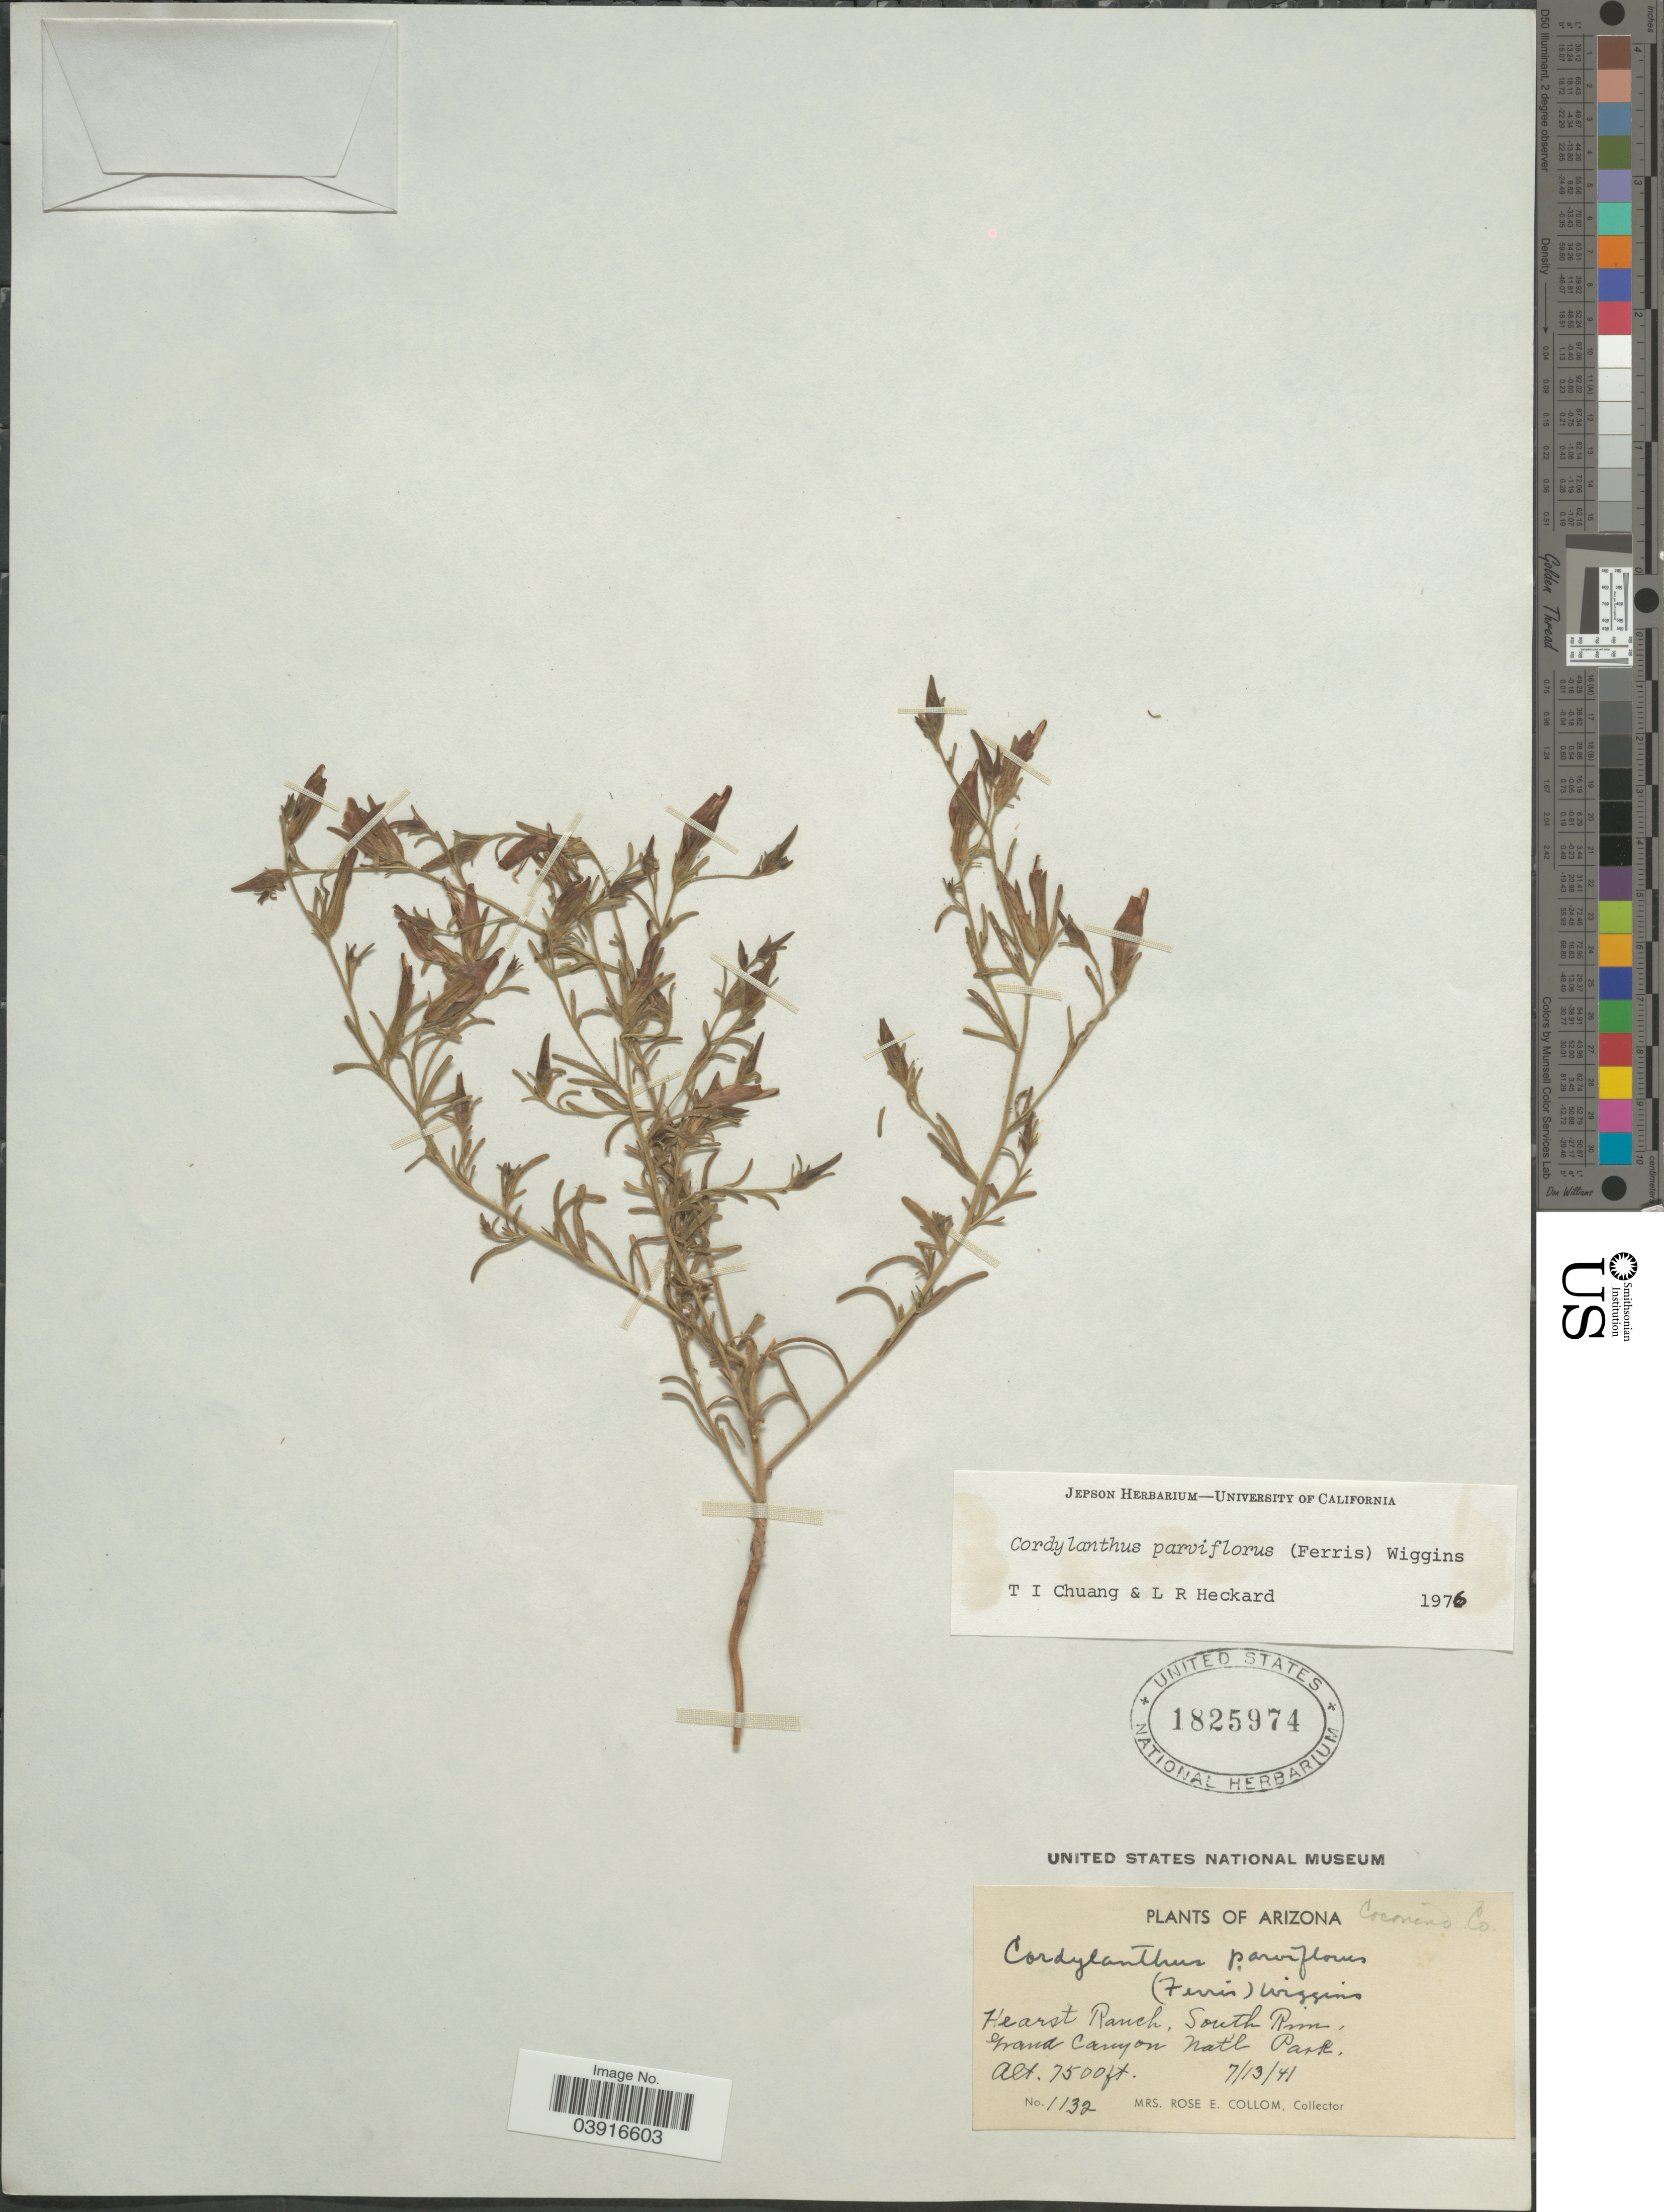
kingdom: Plantae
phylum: Tracheophyta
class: Magnoliopsida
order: Lamiales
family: Orobanchaceae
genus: Cordylanthus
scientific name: Cordylanthus parviflorus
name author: (Ferris) Wiggins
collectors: R. E. Collom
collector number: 1132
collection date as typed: Transcribed d/m/y: 13/7/41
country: United States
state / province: Arizona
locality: Coconino Co. Hearst Ranch, South Rim, Grand Canyon Nat'l Park.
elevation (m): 2286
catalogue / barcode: US 1825974